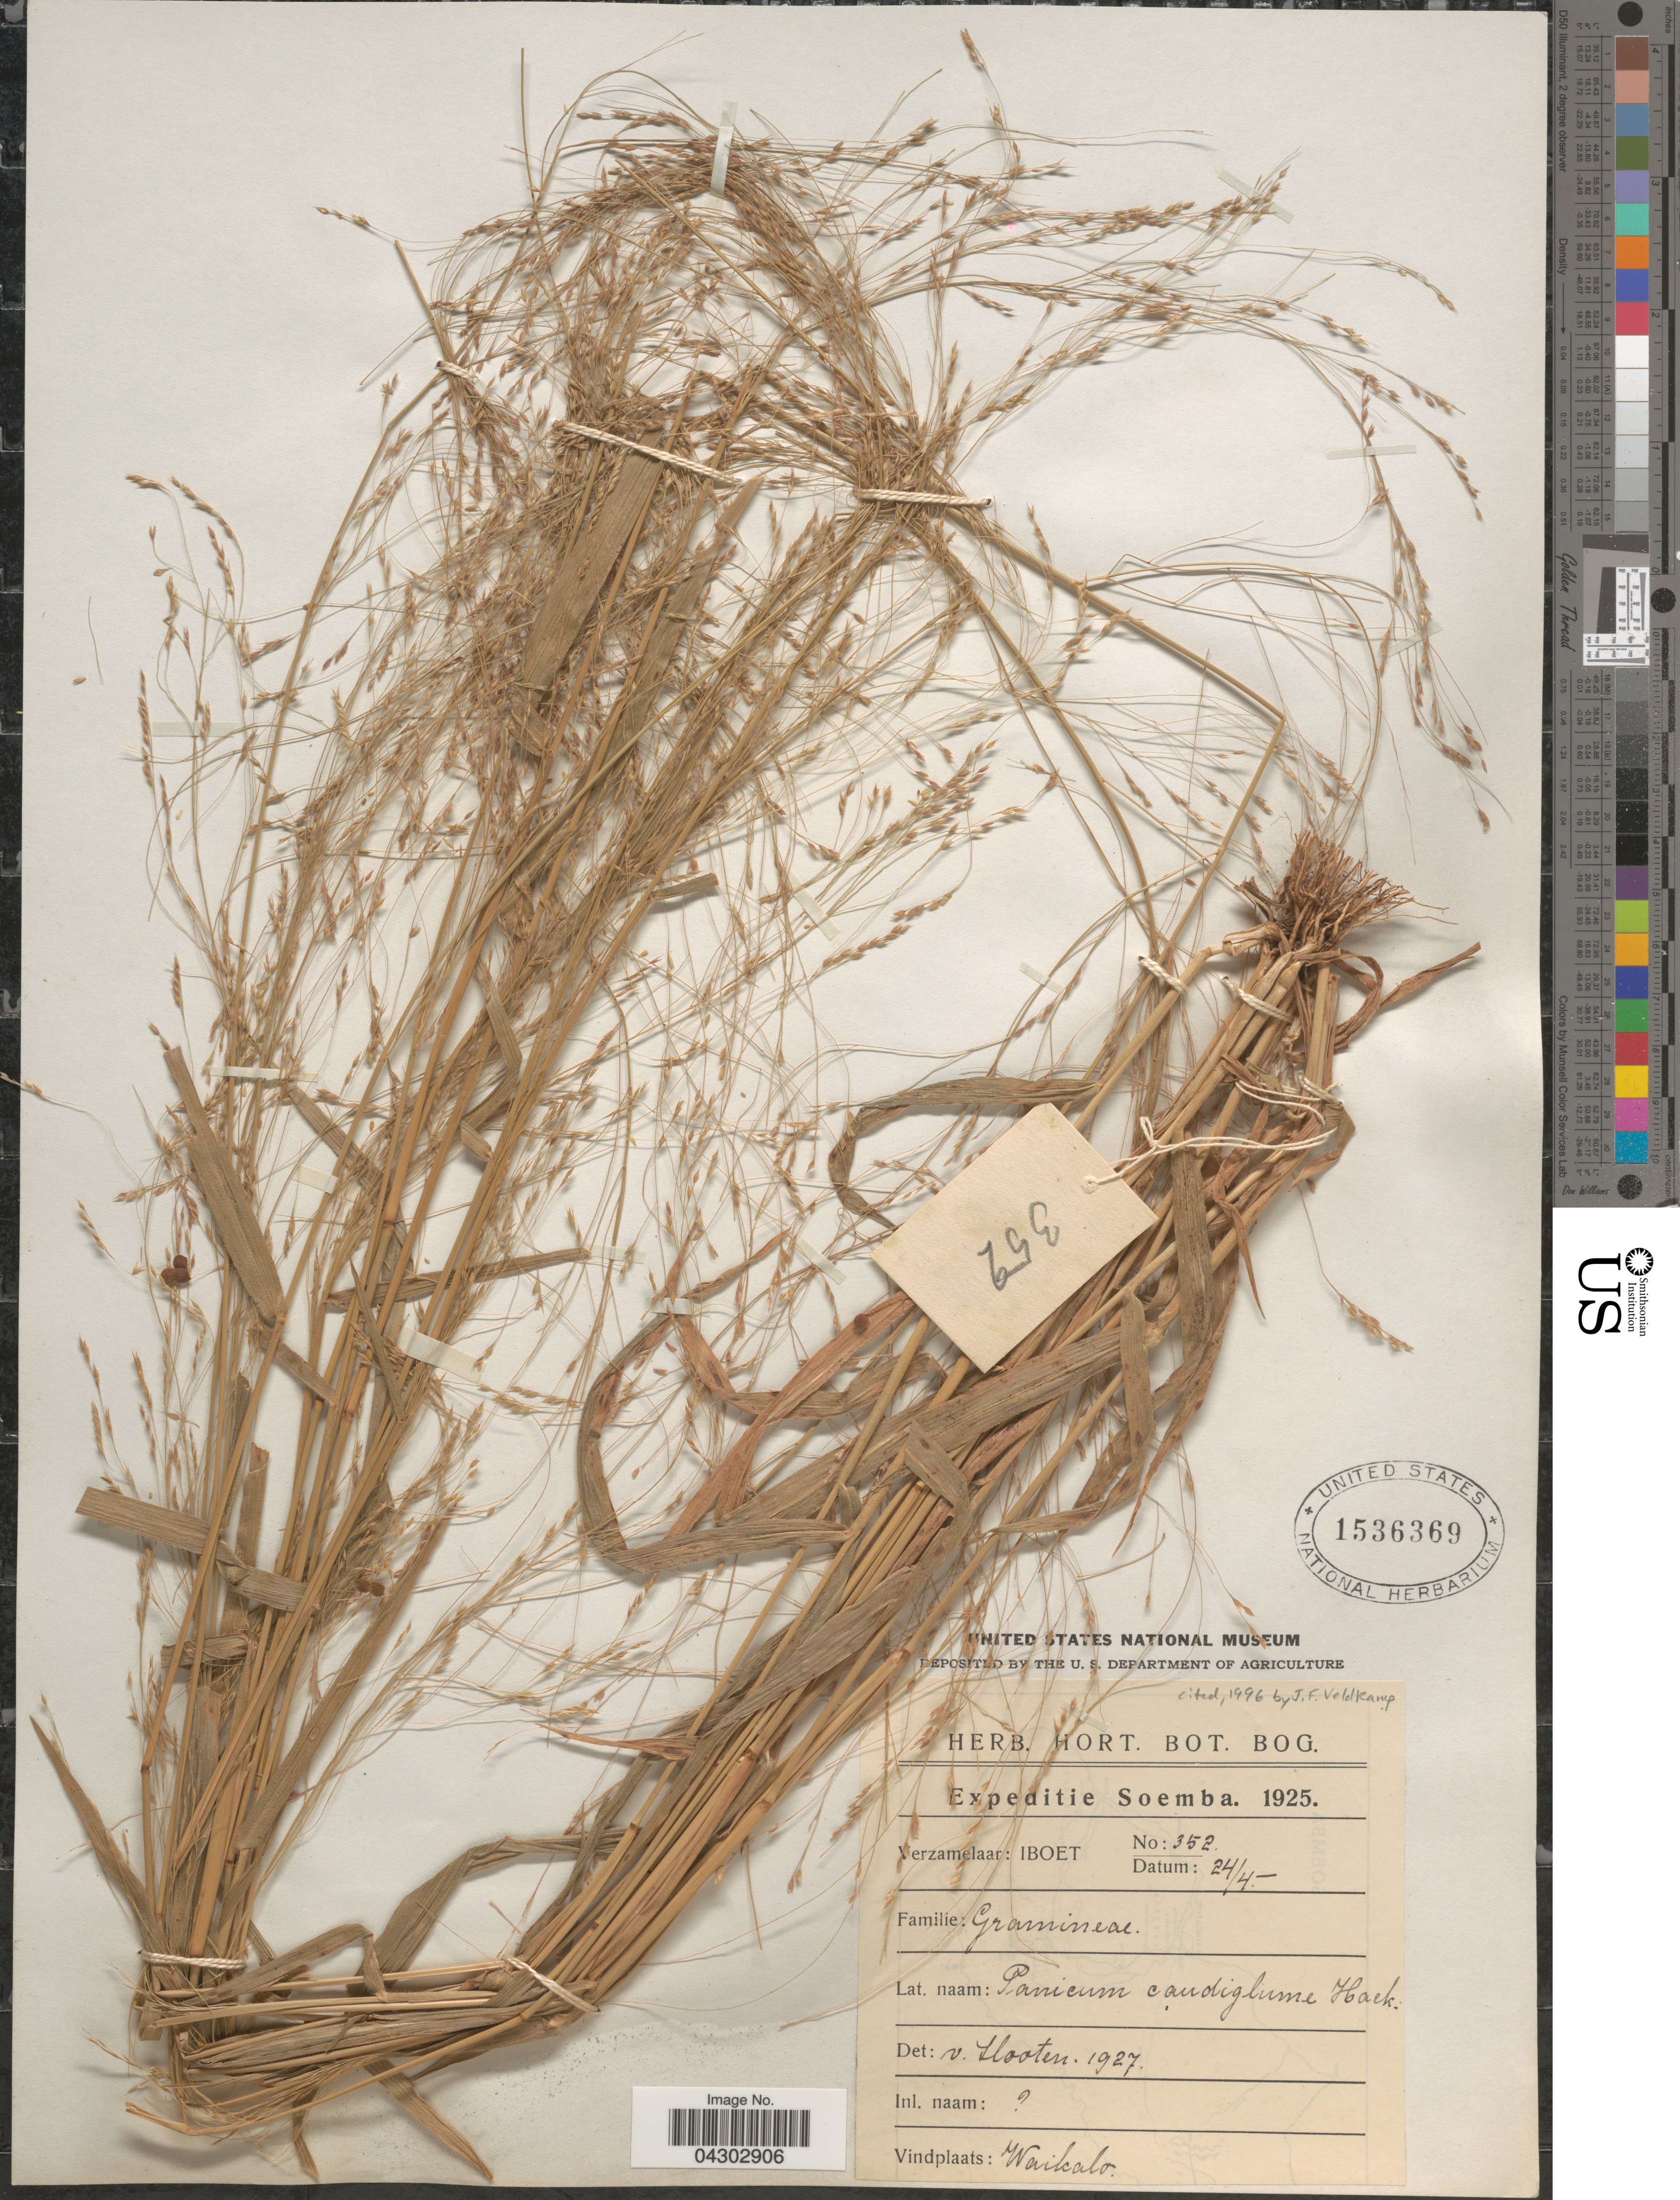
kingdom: Plantae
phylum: Tracheophyta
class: Liliopsida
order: Poales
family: Poaceae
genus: Panicum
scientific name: Panicum caudiglume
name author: Hack.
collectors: -. Iboet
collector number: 352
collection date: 1925-04-24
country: Indonesia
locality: Expeditie Soemba 1925.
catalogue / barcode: US 1536369